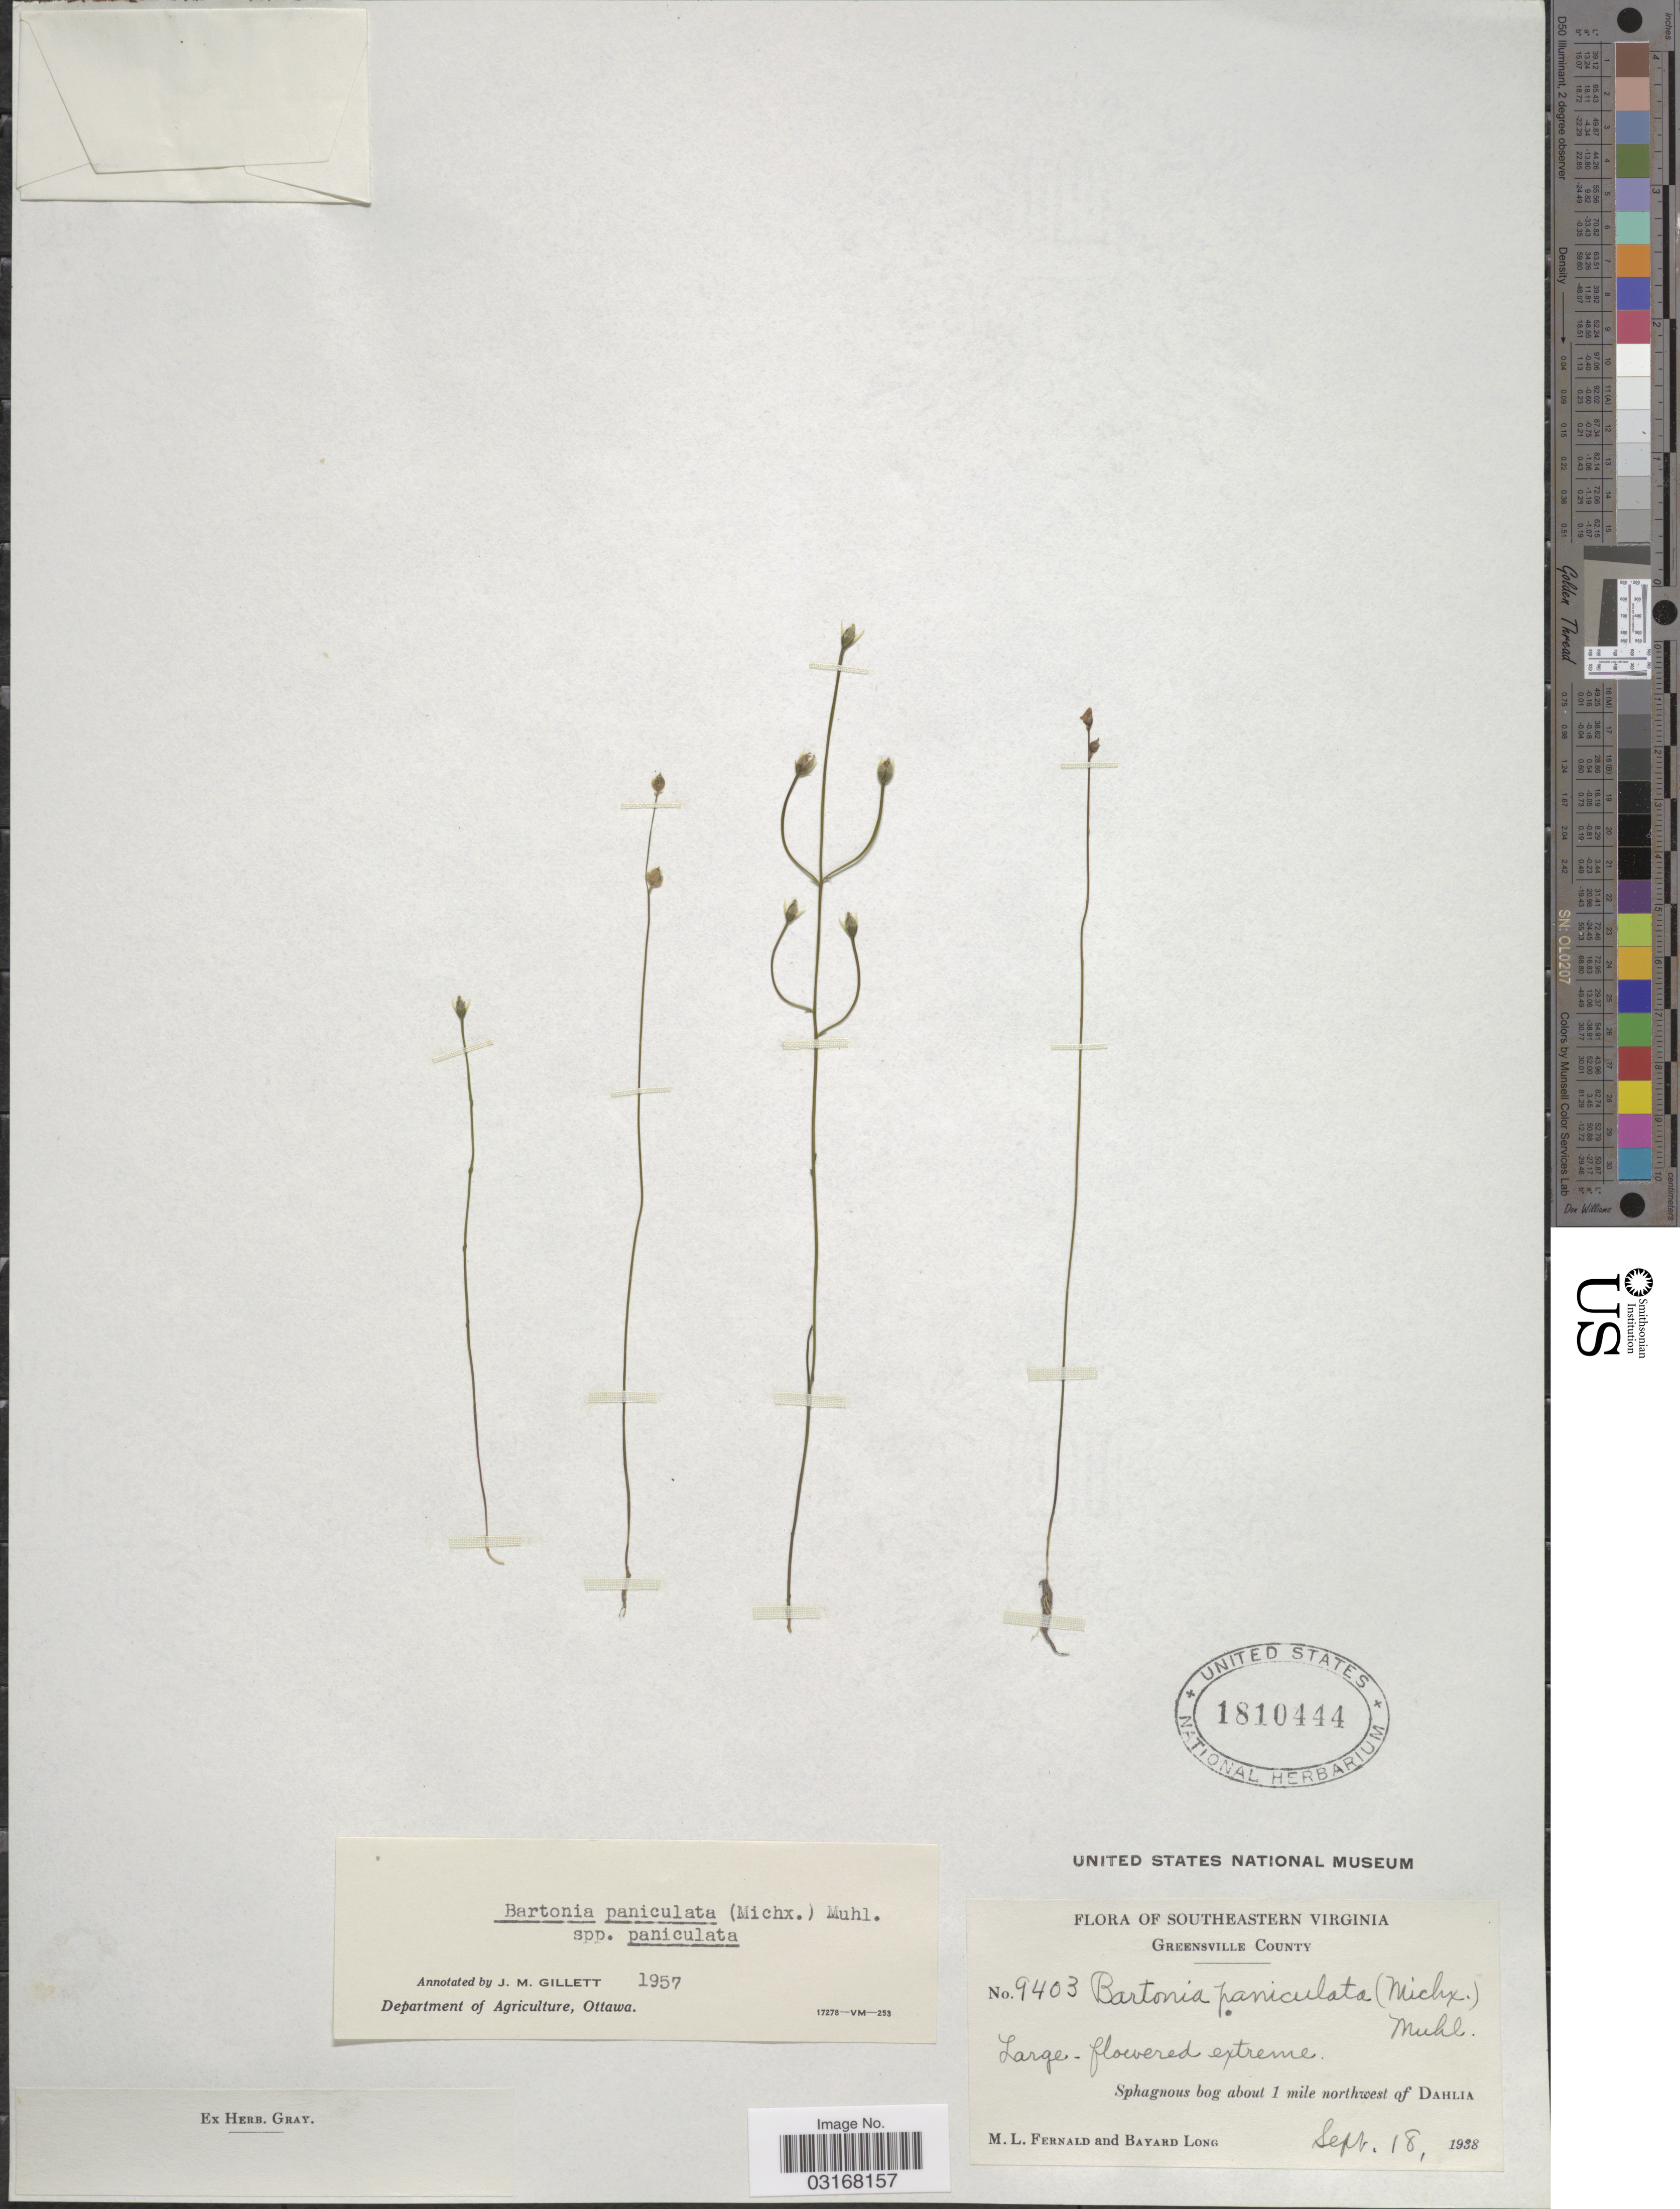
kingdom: Plantae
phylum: Tracheophyta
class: Magnoliopsida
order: Gentianales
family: Gentianaceae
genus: Bartonia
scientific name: Bartonia paniculata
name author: (Michx.) Muhl.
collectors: M. L. Fernald & B. Long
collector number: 9403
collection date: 1938-09-18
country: United States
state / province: Virginia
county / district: Greensville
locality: Southeastern Virginia. Greensville County. About 1 mile northwest of Dahlia.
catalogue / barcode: US 1810444